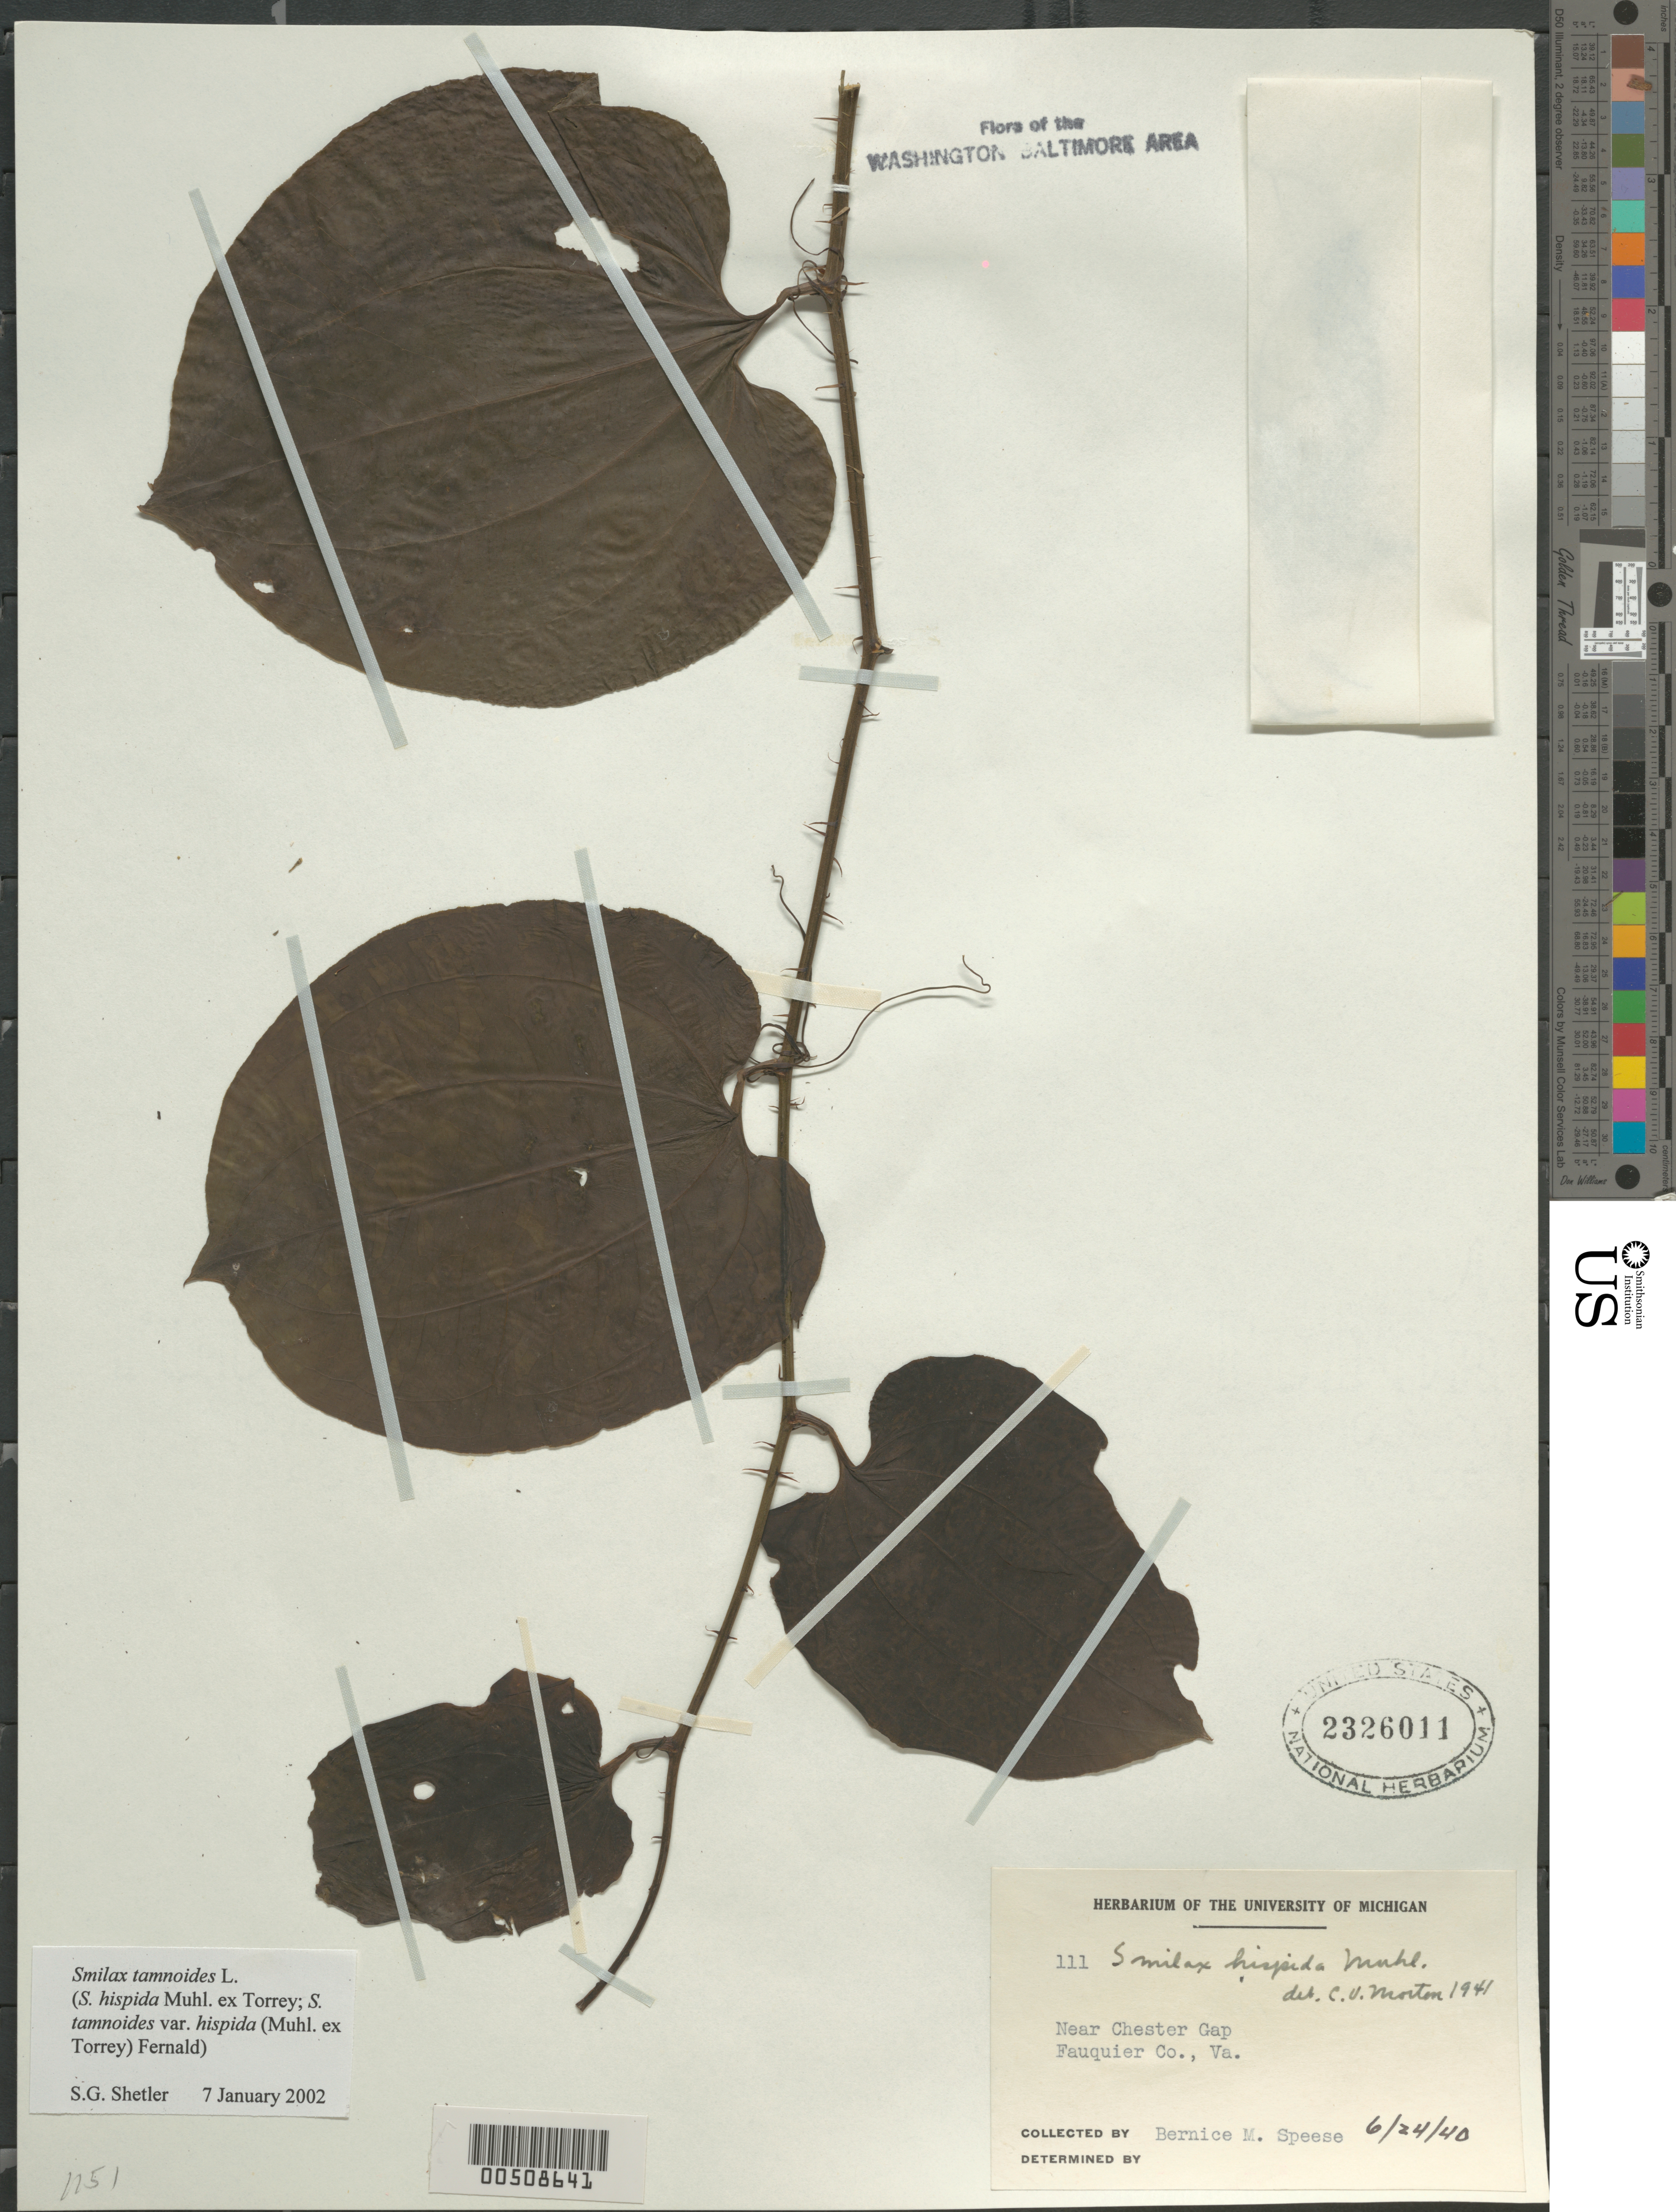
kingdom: Plantae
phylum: Tracheophyta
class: Liliopsida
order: Liliales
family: Smilacaceae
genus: Smilax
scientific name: Smilax hispida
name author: Raf.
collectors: B. Speese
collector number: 111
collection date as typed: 24 Jun 1940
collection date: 1940-06-24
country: United States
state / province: Virginia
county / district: Fauquier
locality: Near Chester Gap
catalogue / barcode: US 2326011